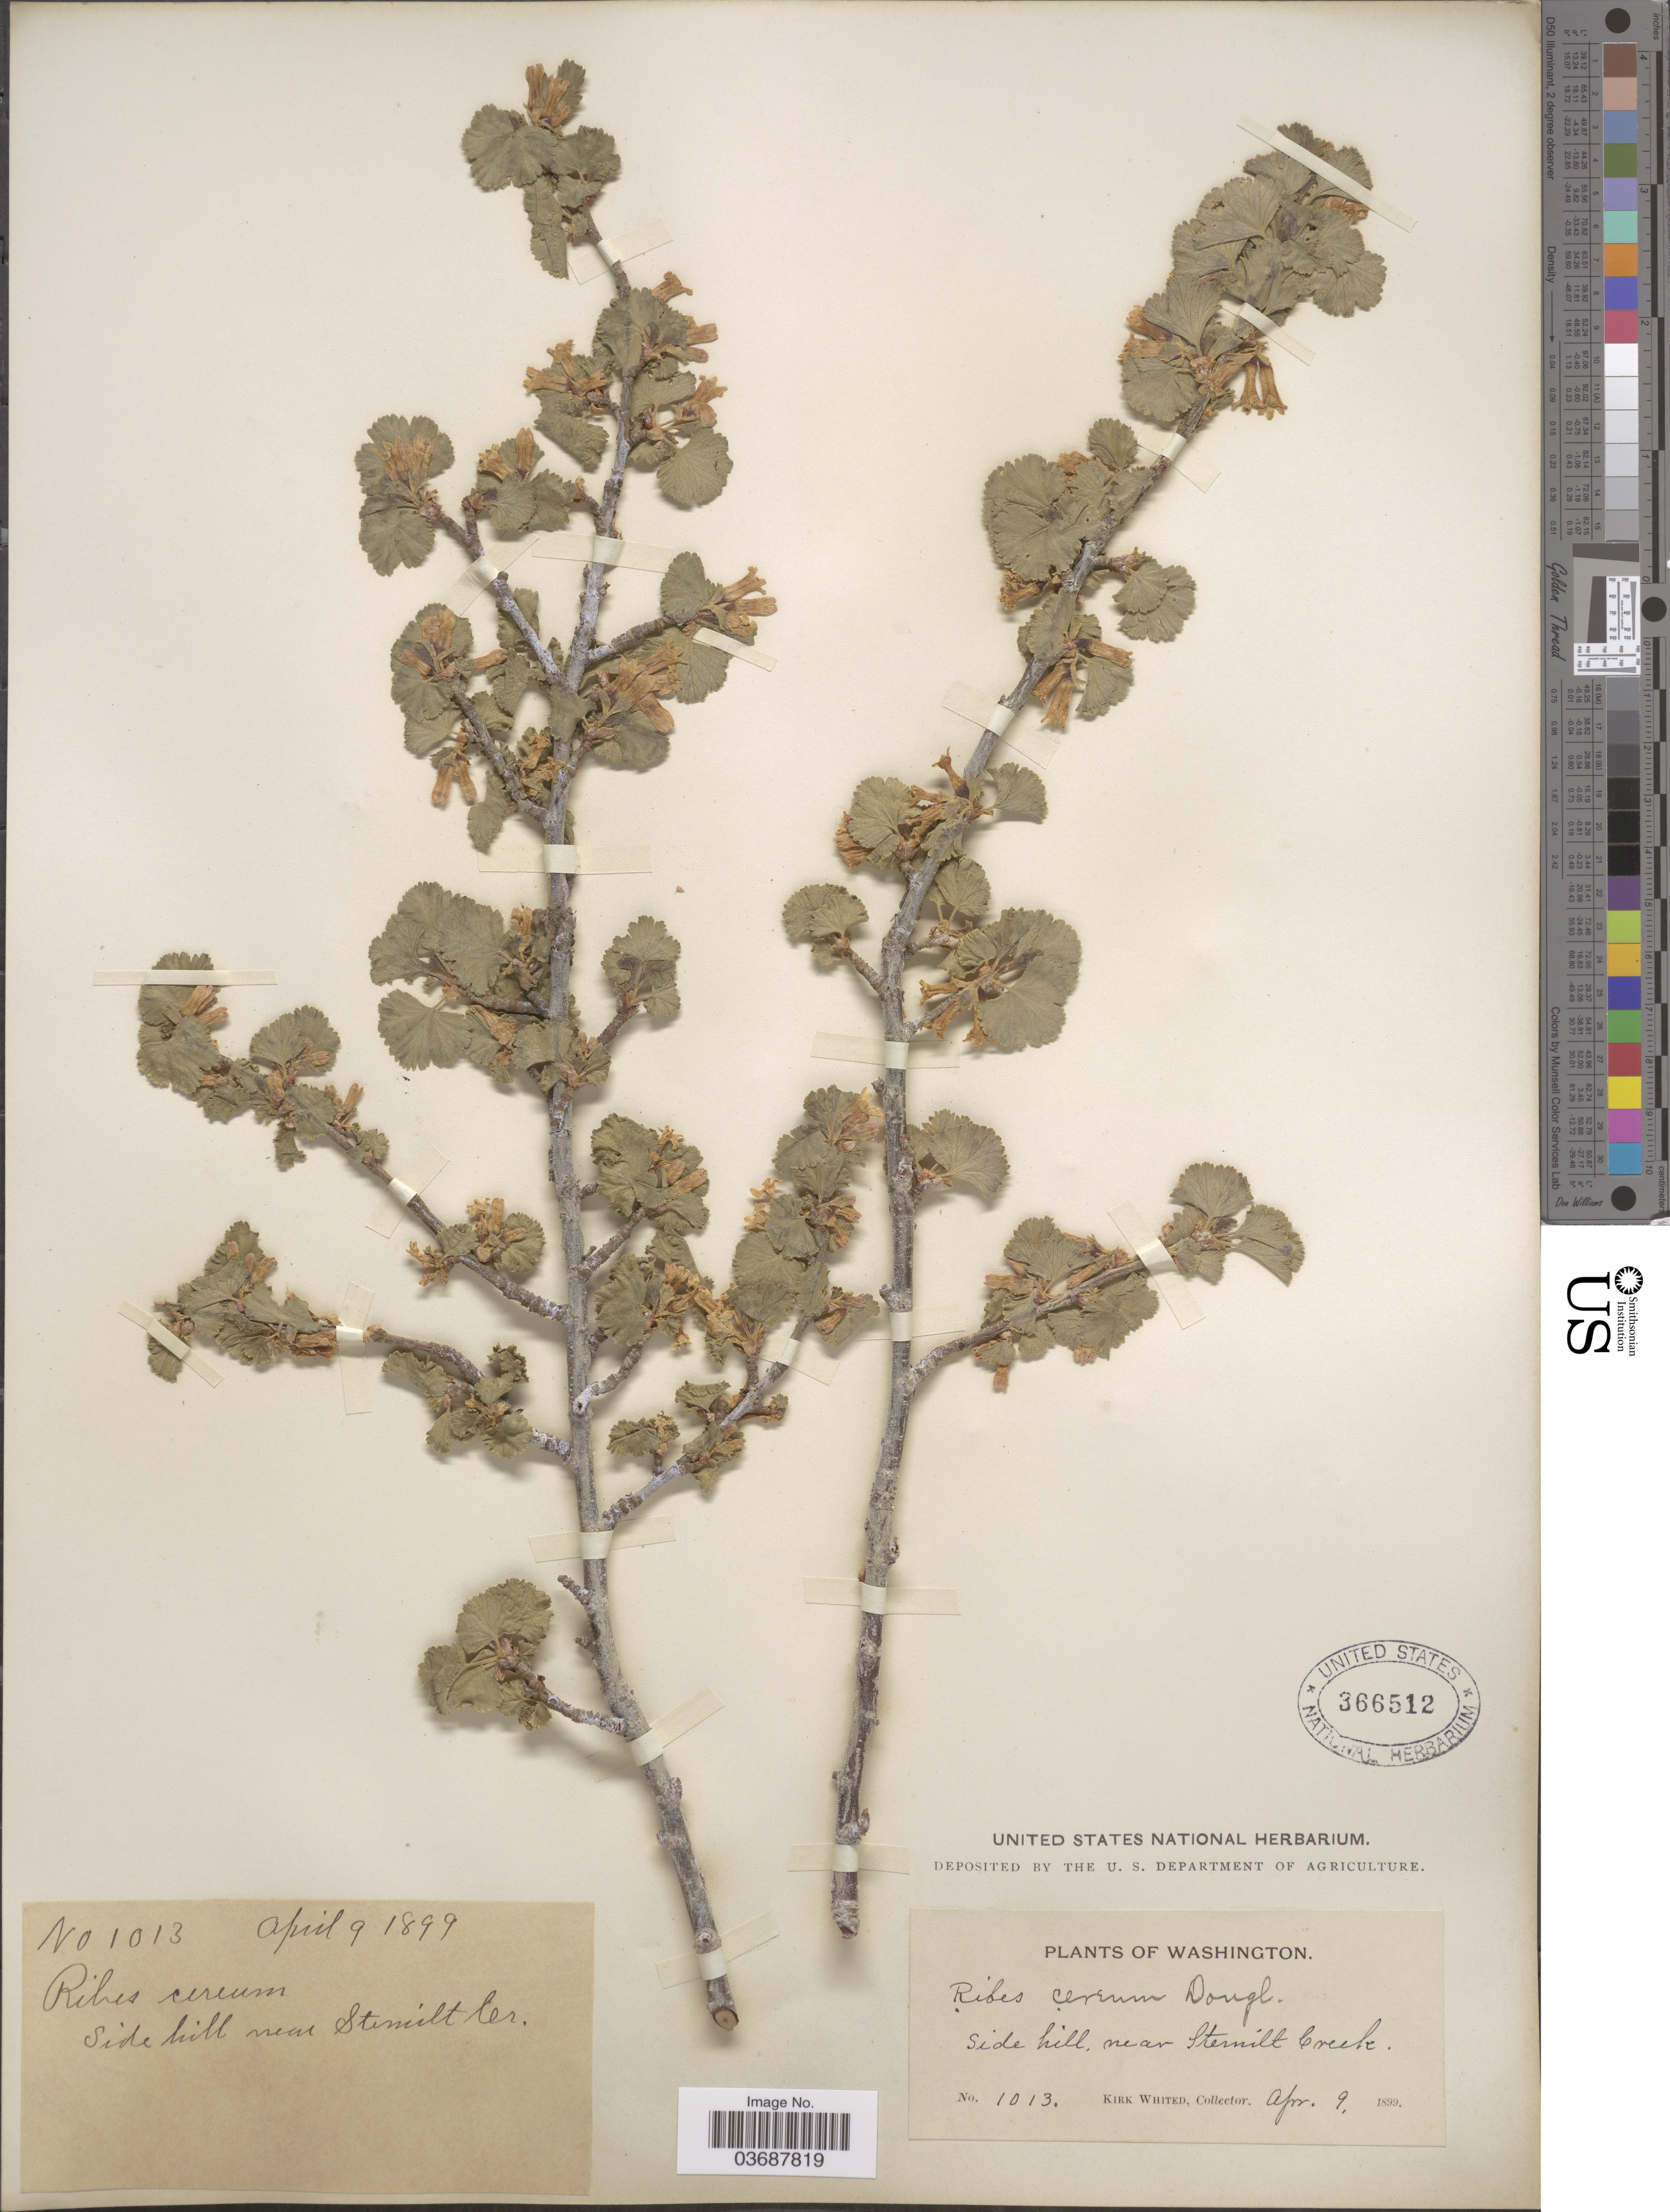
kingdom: Plantae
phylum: Tracheophyta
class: Magnoliopsida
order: Saxifragales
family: Grossulariaceae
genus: Ribes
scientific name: Ribes inebrians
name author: Lindl.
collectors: K. Whited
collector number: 1013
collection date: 1899-04-09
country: United States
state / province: Washington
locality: Side hill near Sternilt Creek.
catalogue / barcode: US 366512